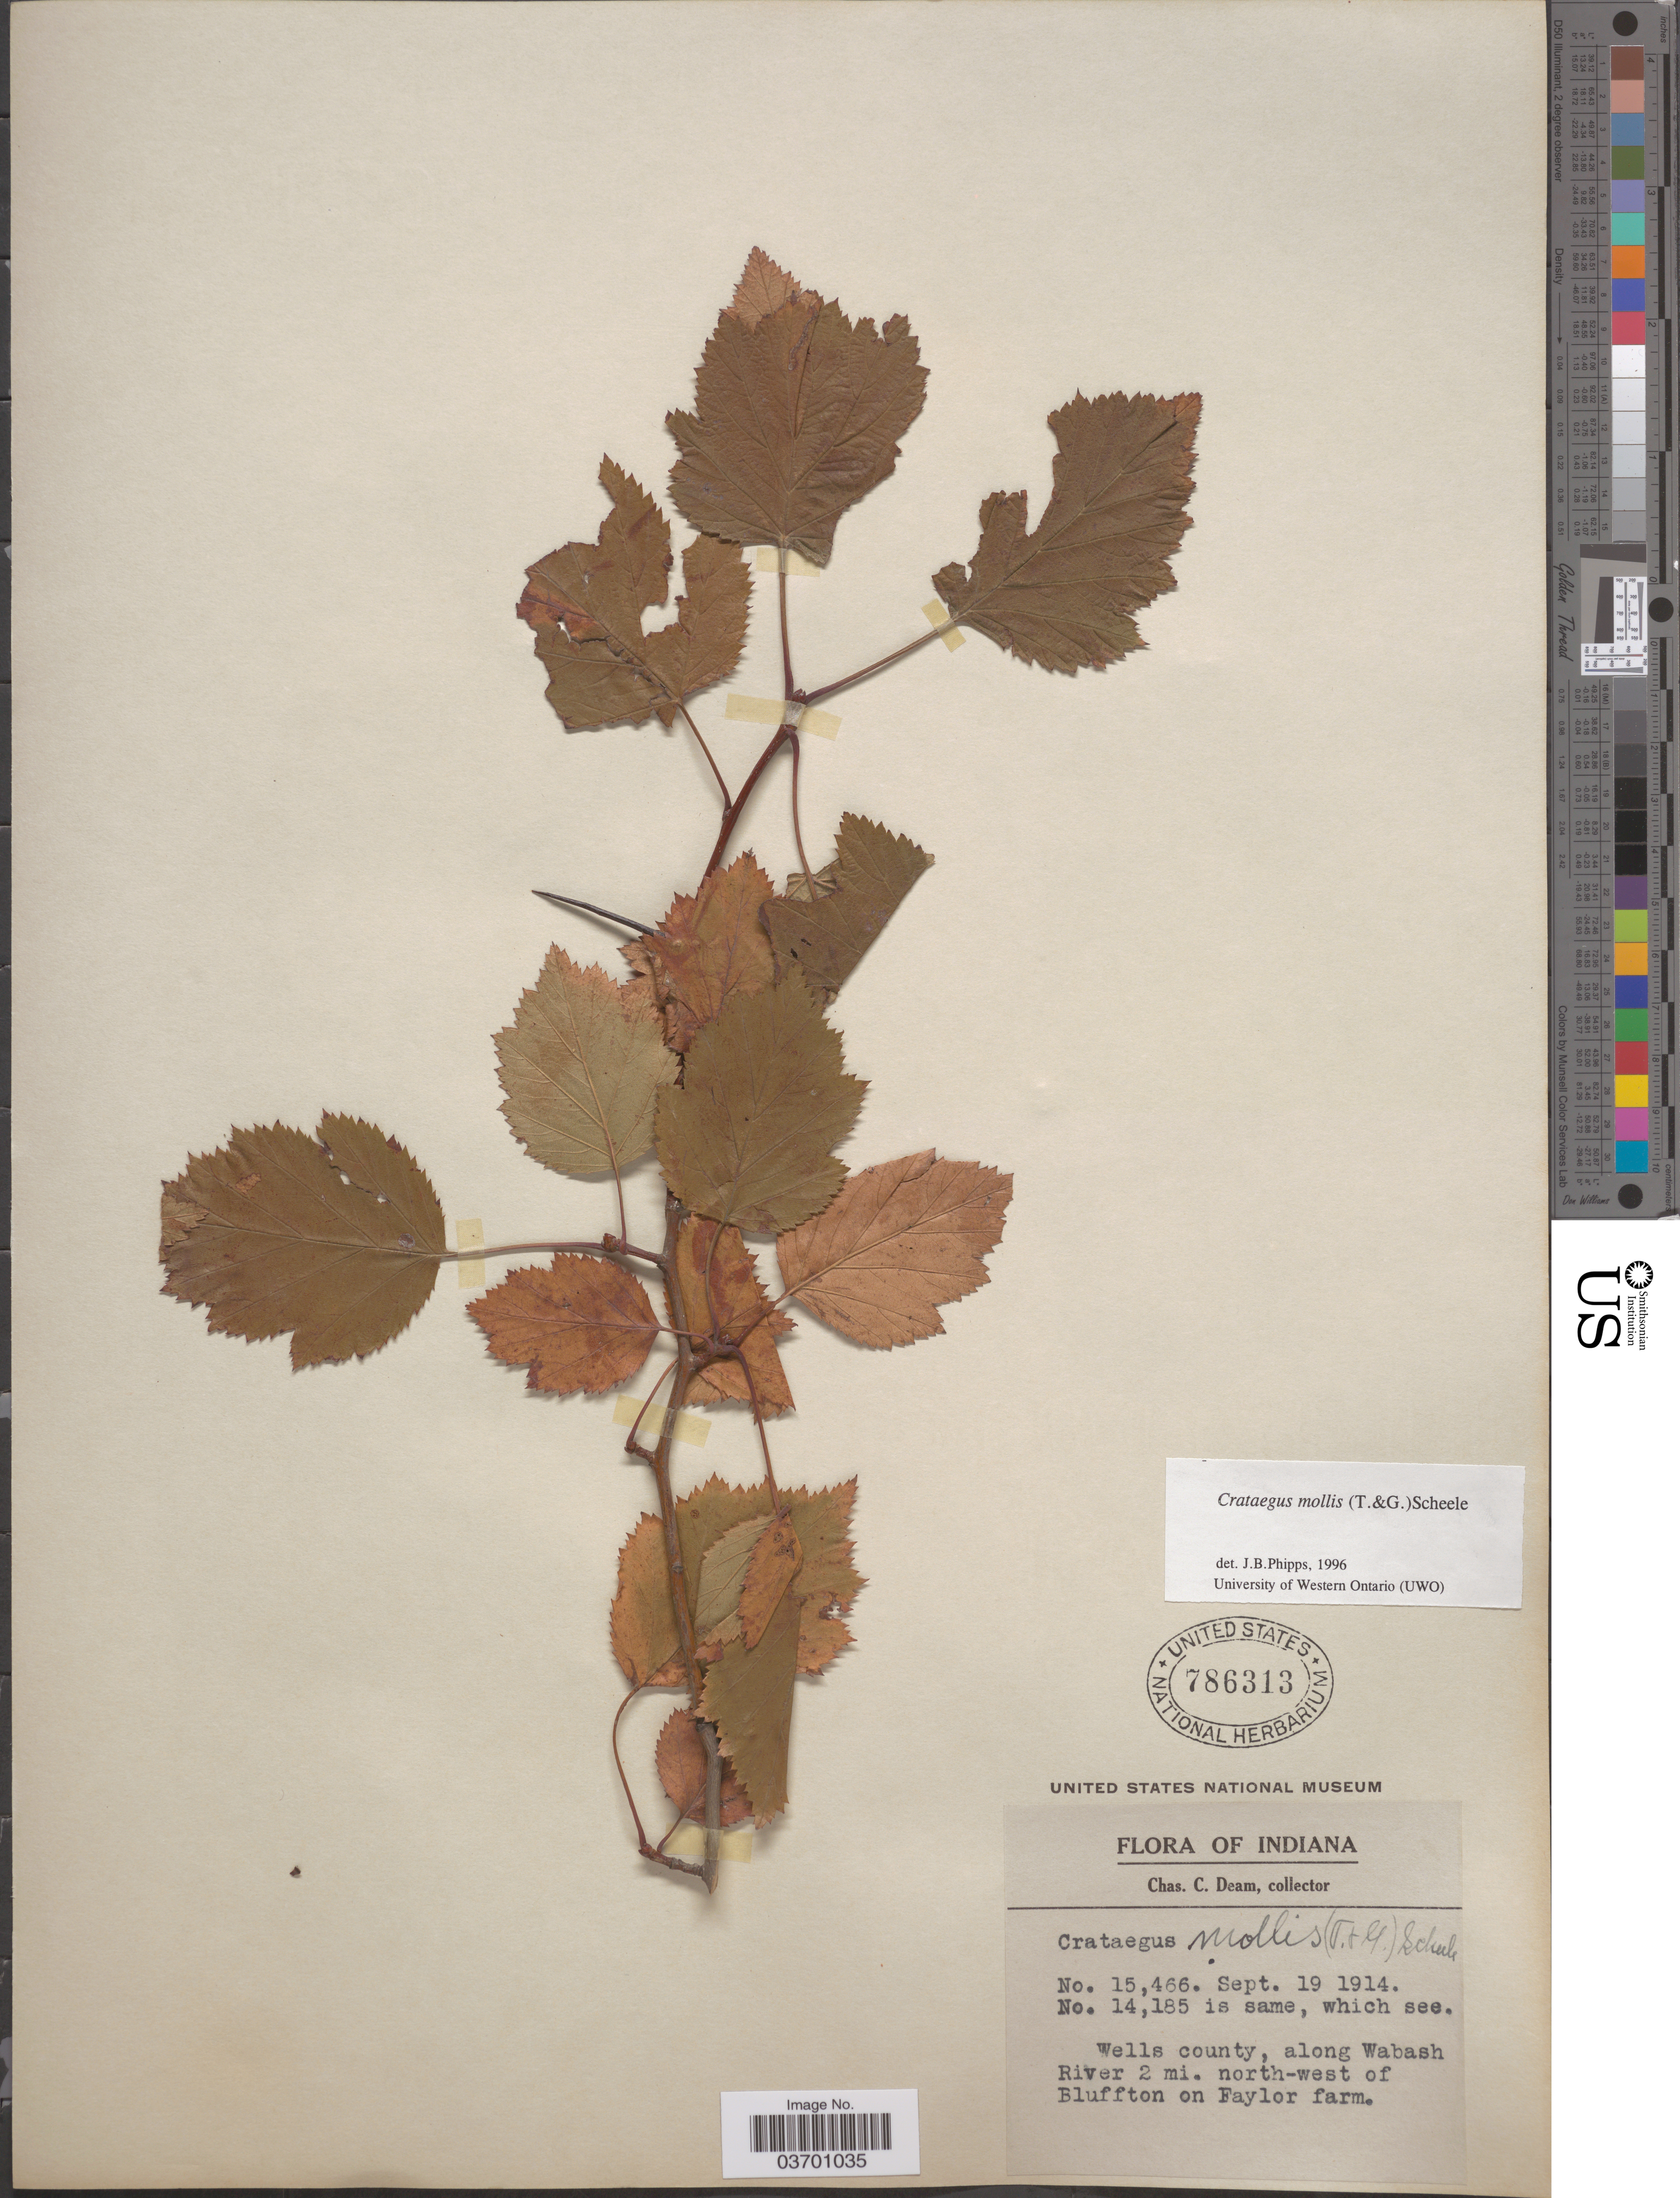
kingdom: Plantae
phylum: Tracheophyta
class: Magnoliopsida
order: Rosales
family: Rosaceae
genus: Crataegus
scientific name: Crataegus mollis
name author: (Torr. & A. Gray) Scheele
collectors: C. C. Deam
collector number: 15466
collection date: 1914-09-19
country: United States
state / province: Indiana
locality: Wells county, along Wabash River 2 mi. north-west of Bluffton on Faylor farm.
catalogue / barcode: US 756313